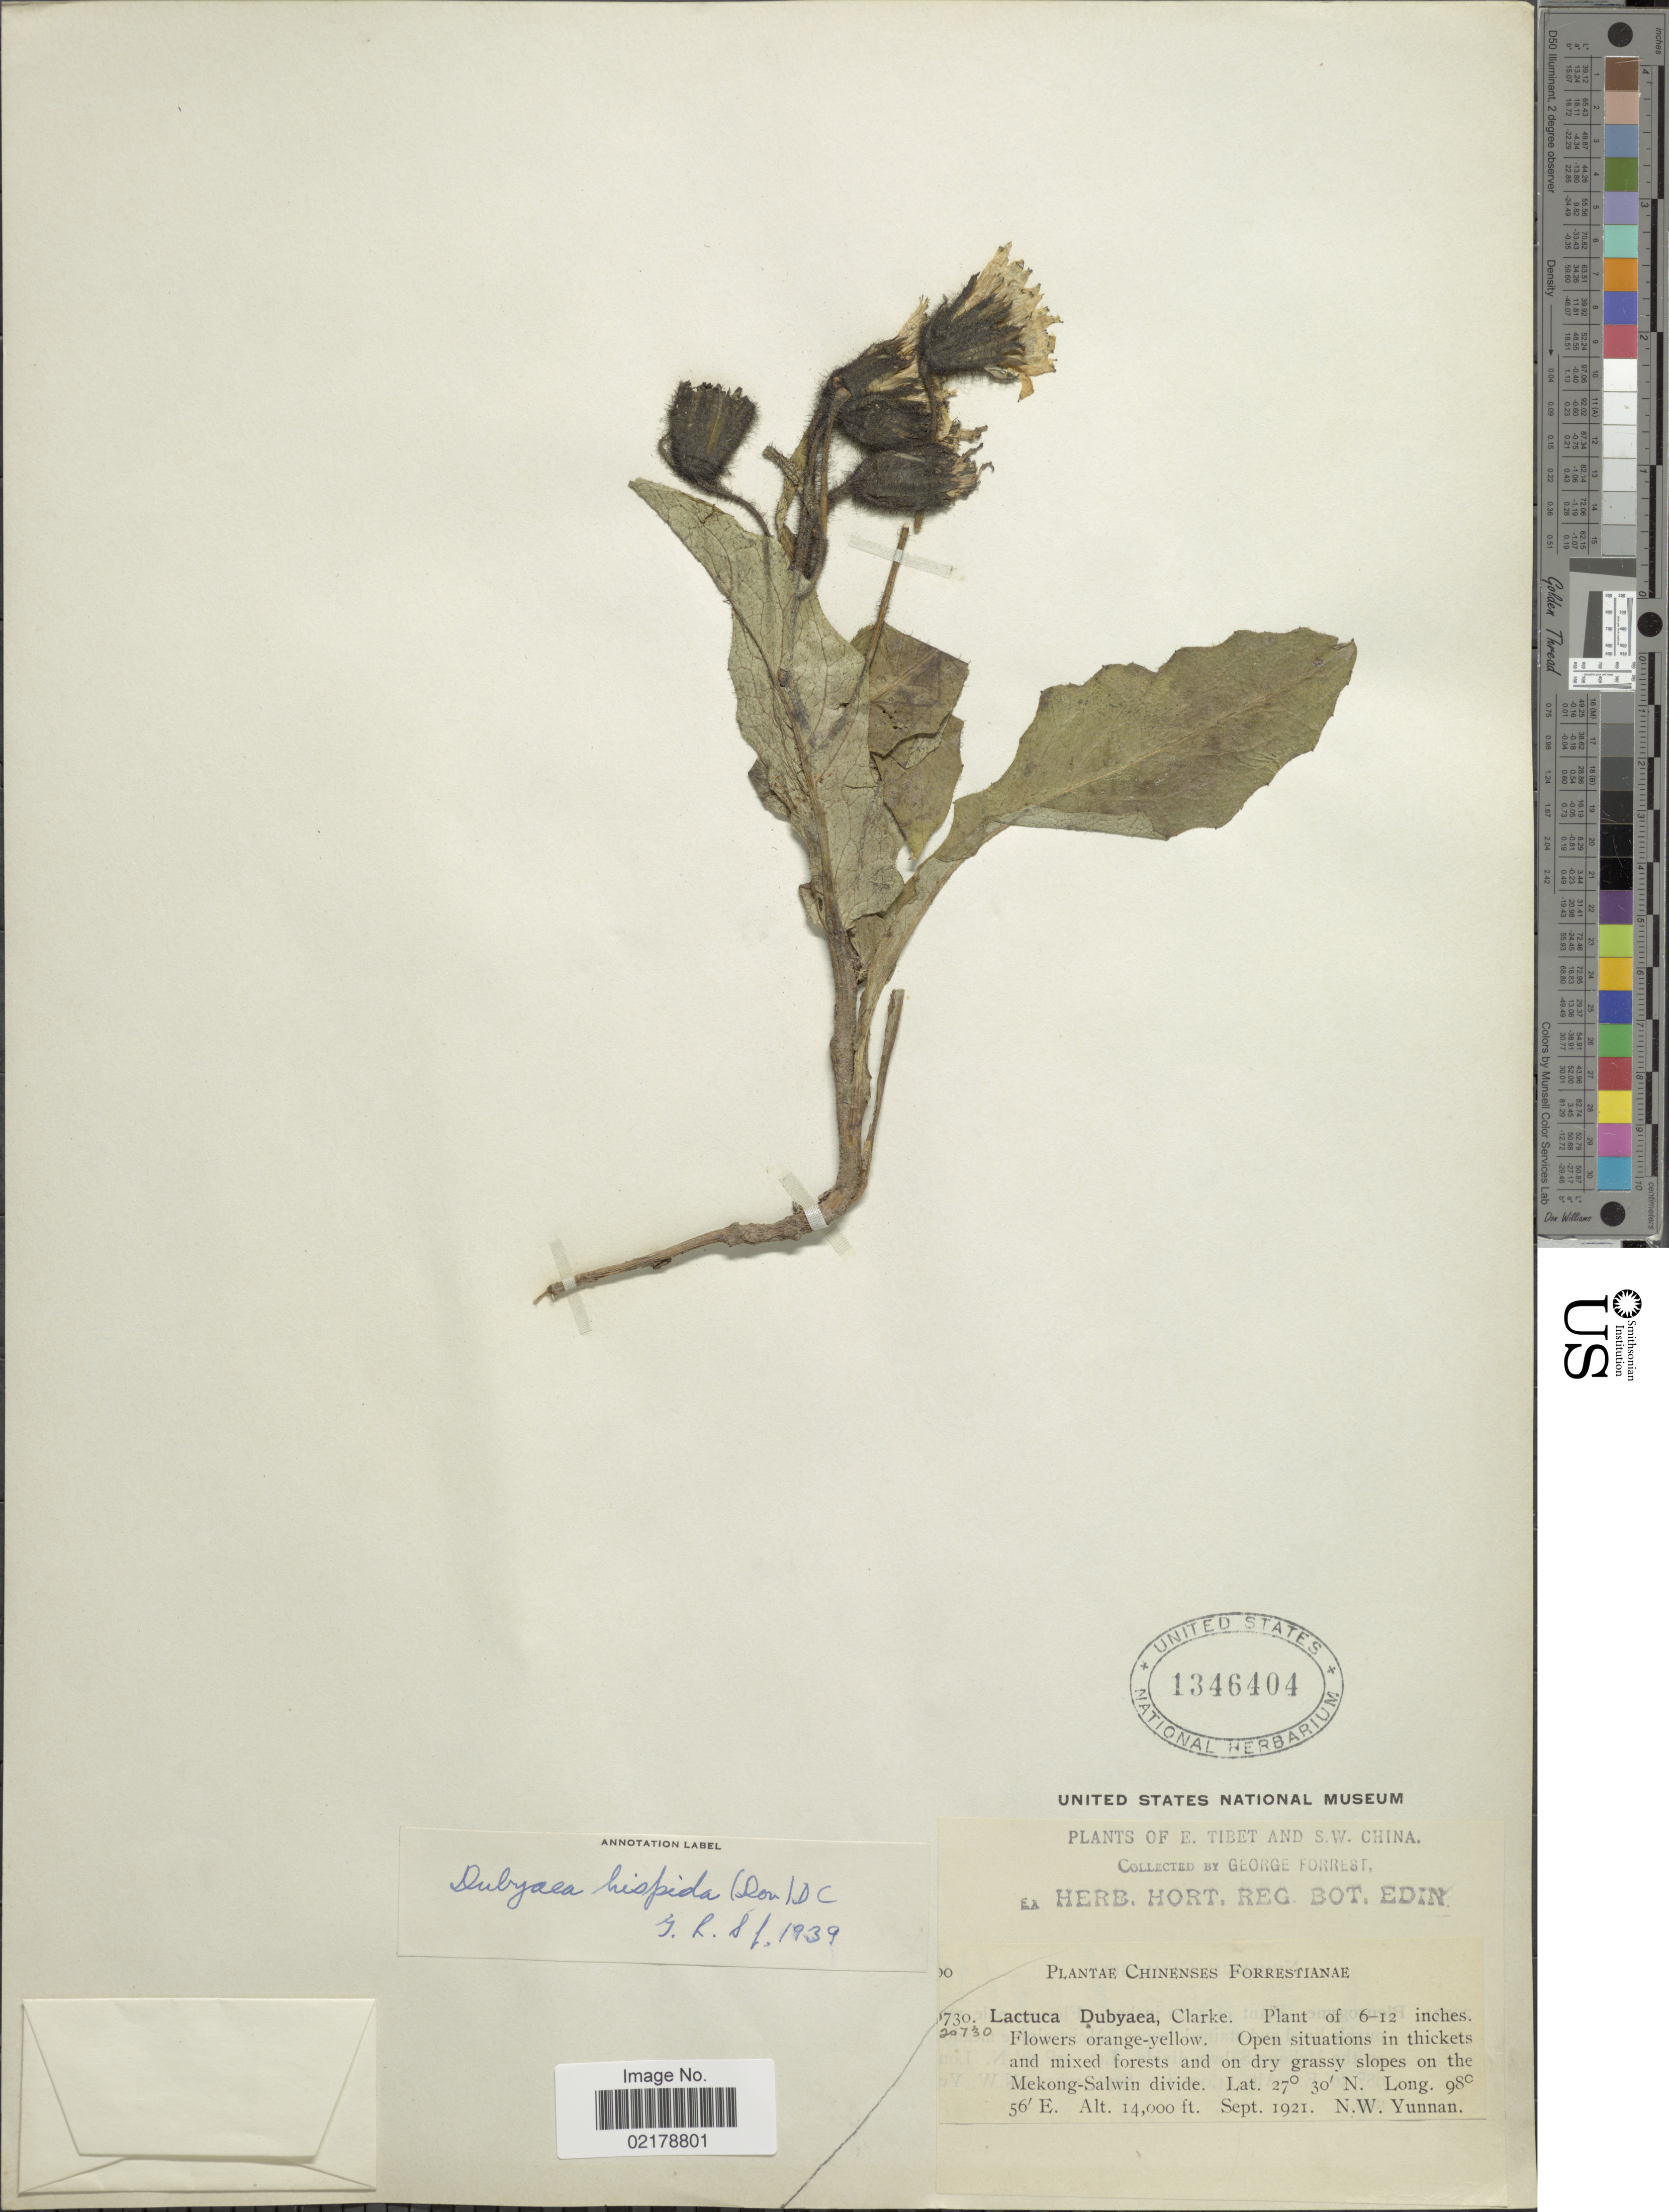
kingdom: Plantae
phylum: Tracheophyta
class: Magnoliopsida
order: Asterales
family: Asteraceae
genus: Dubyaea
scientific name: Dubyaea hispida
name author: (D. Don) DC.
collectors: G. Forrest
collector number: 20730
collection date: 1921-09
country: China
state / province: Yunnan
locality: E. Tibet and S.W. China. Open situations in thickets and mixed forests and on dry grassy slopes on the Mekong-Salwin divide. N.W. Yunnan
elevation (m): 4267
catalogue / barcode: US 1346404